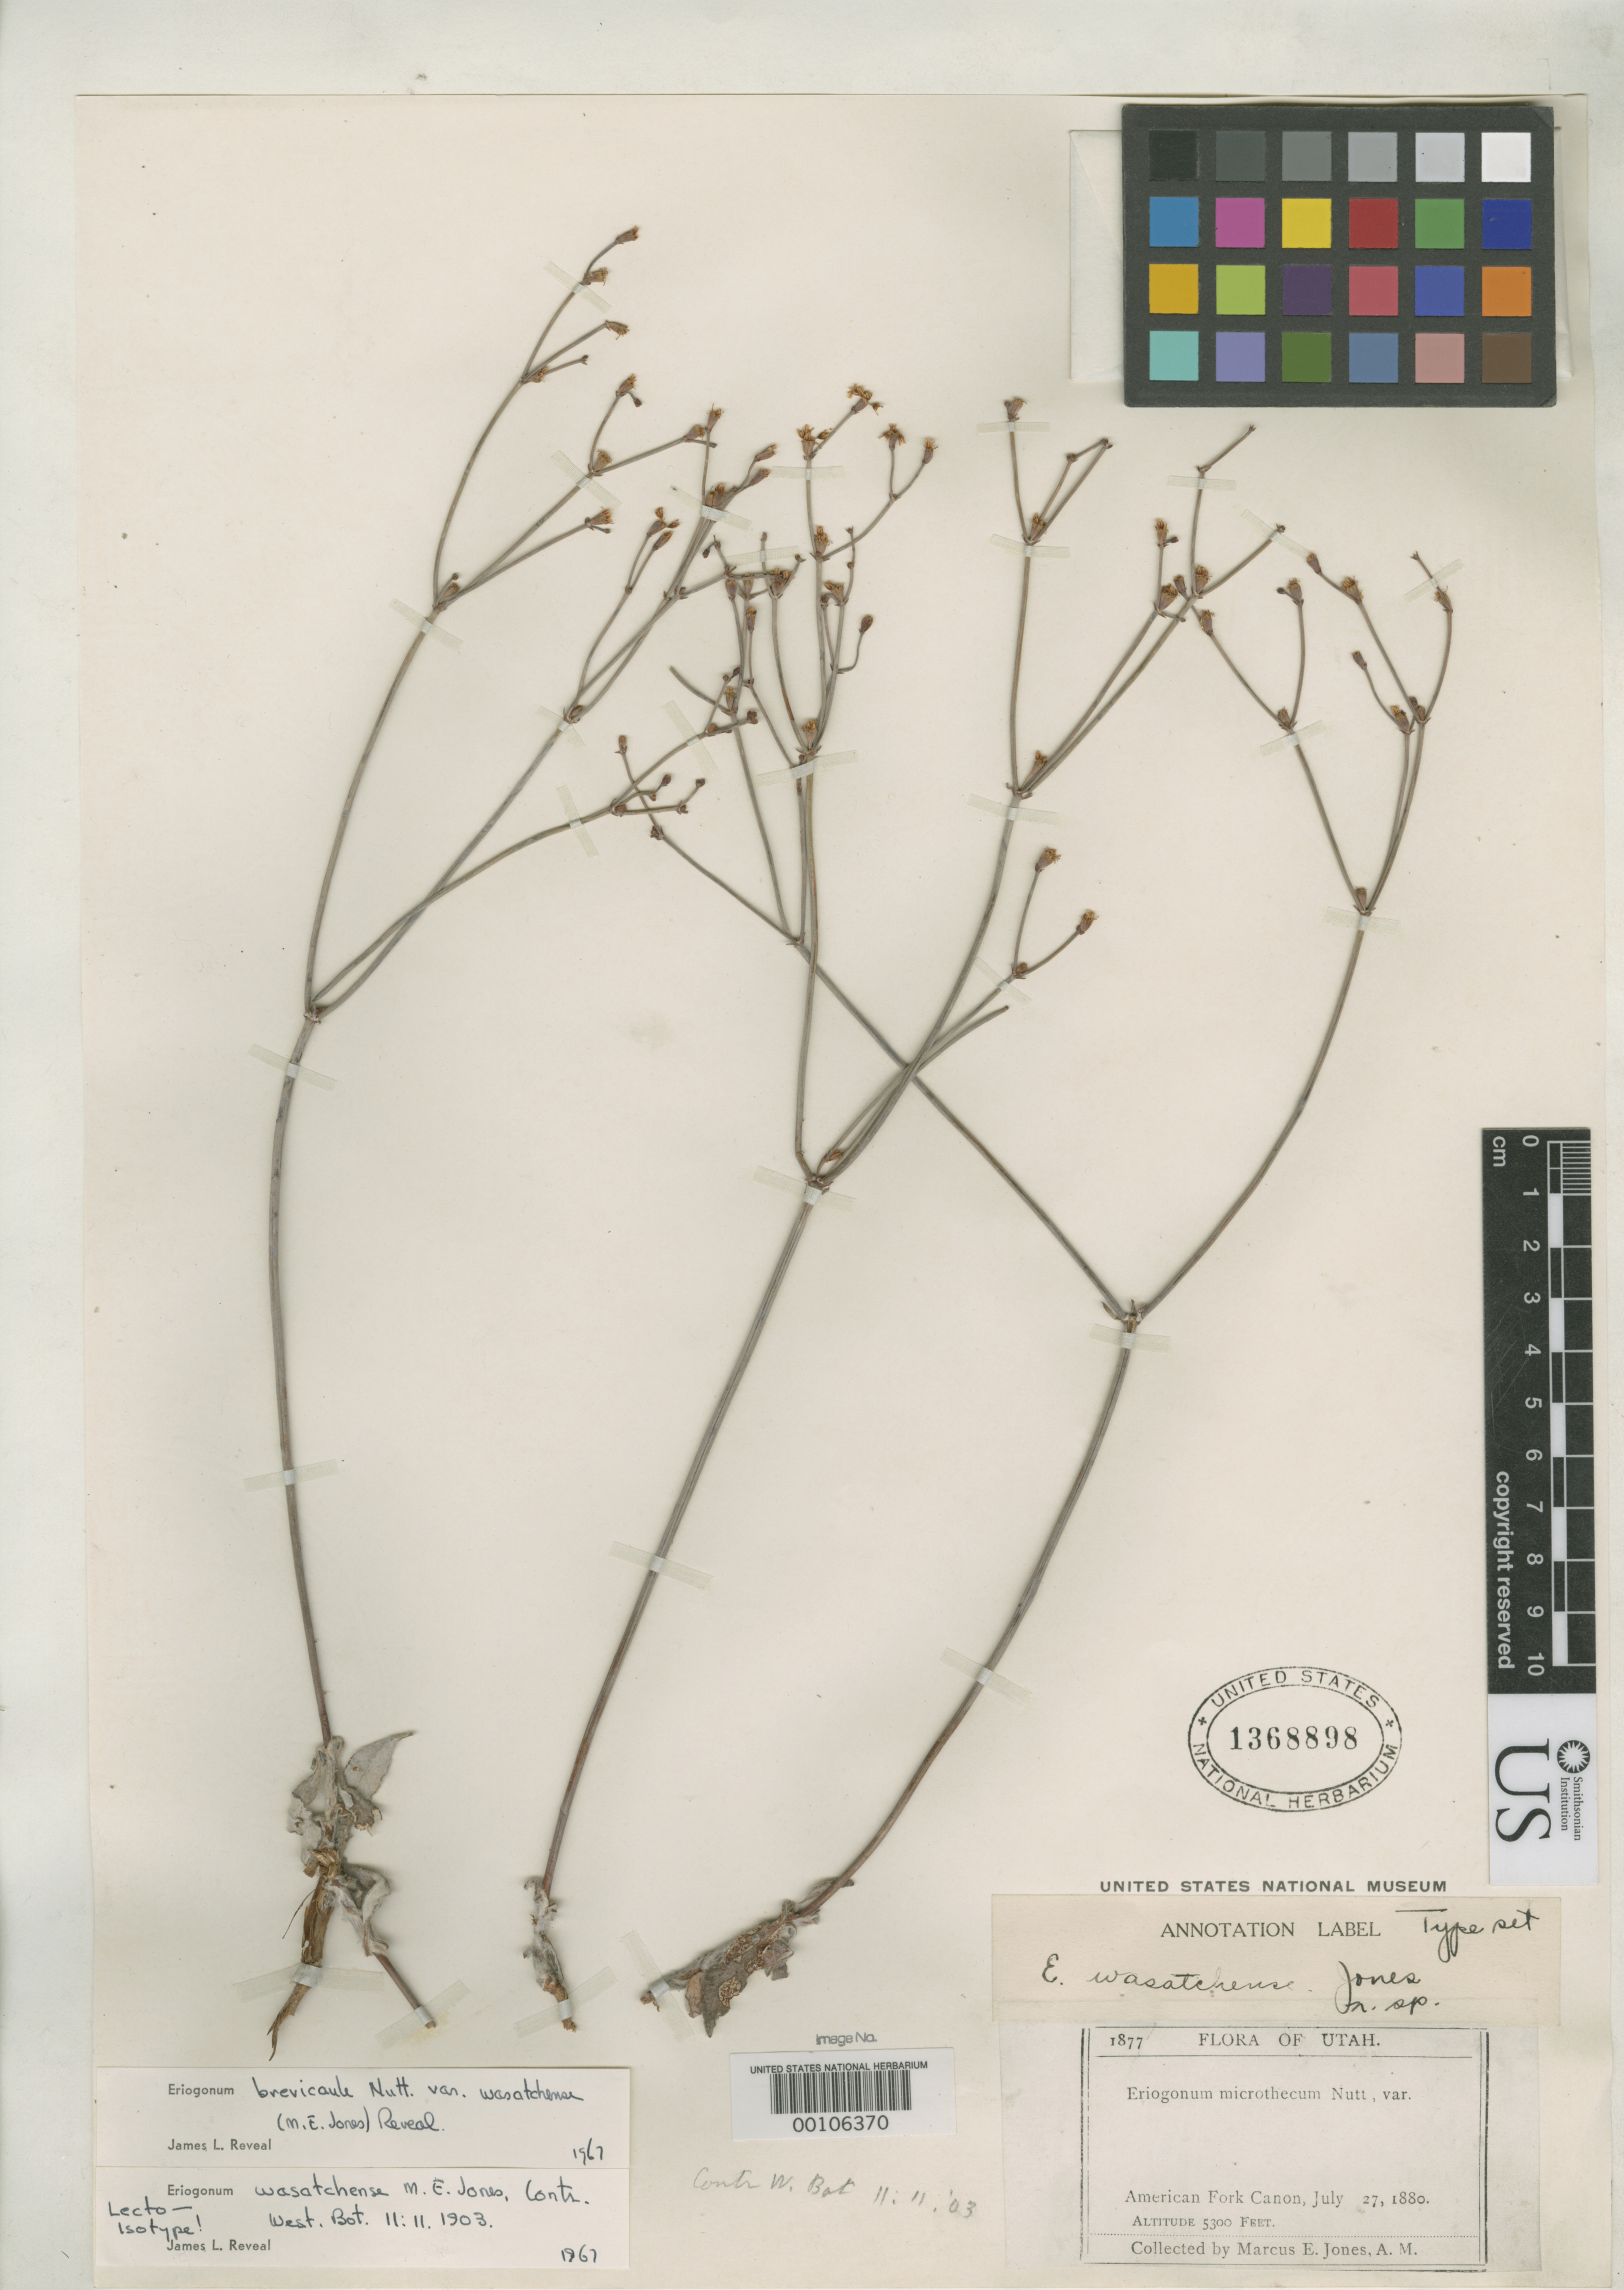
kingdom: Plantae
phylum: Tracheophyta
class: Magnoliopsida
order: Caryophyllales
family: Polygonaceae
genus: Eriogonum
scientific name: Eriogonum wasatchense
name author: M.E. Jones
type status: Isolectotype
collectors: M. E. Jones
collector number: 1877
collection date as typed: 27 Jul 1880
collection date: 1880-07-27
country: United States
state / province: Utah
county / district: Utah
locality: American Fork Canyon.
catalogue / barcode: US 1368898